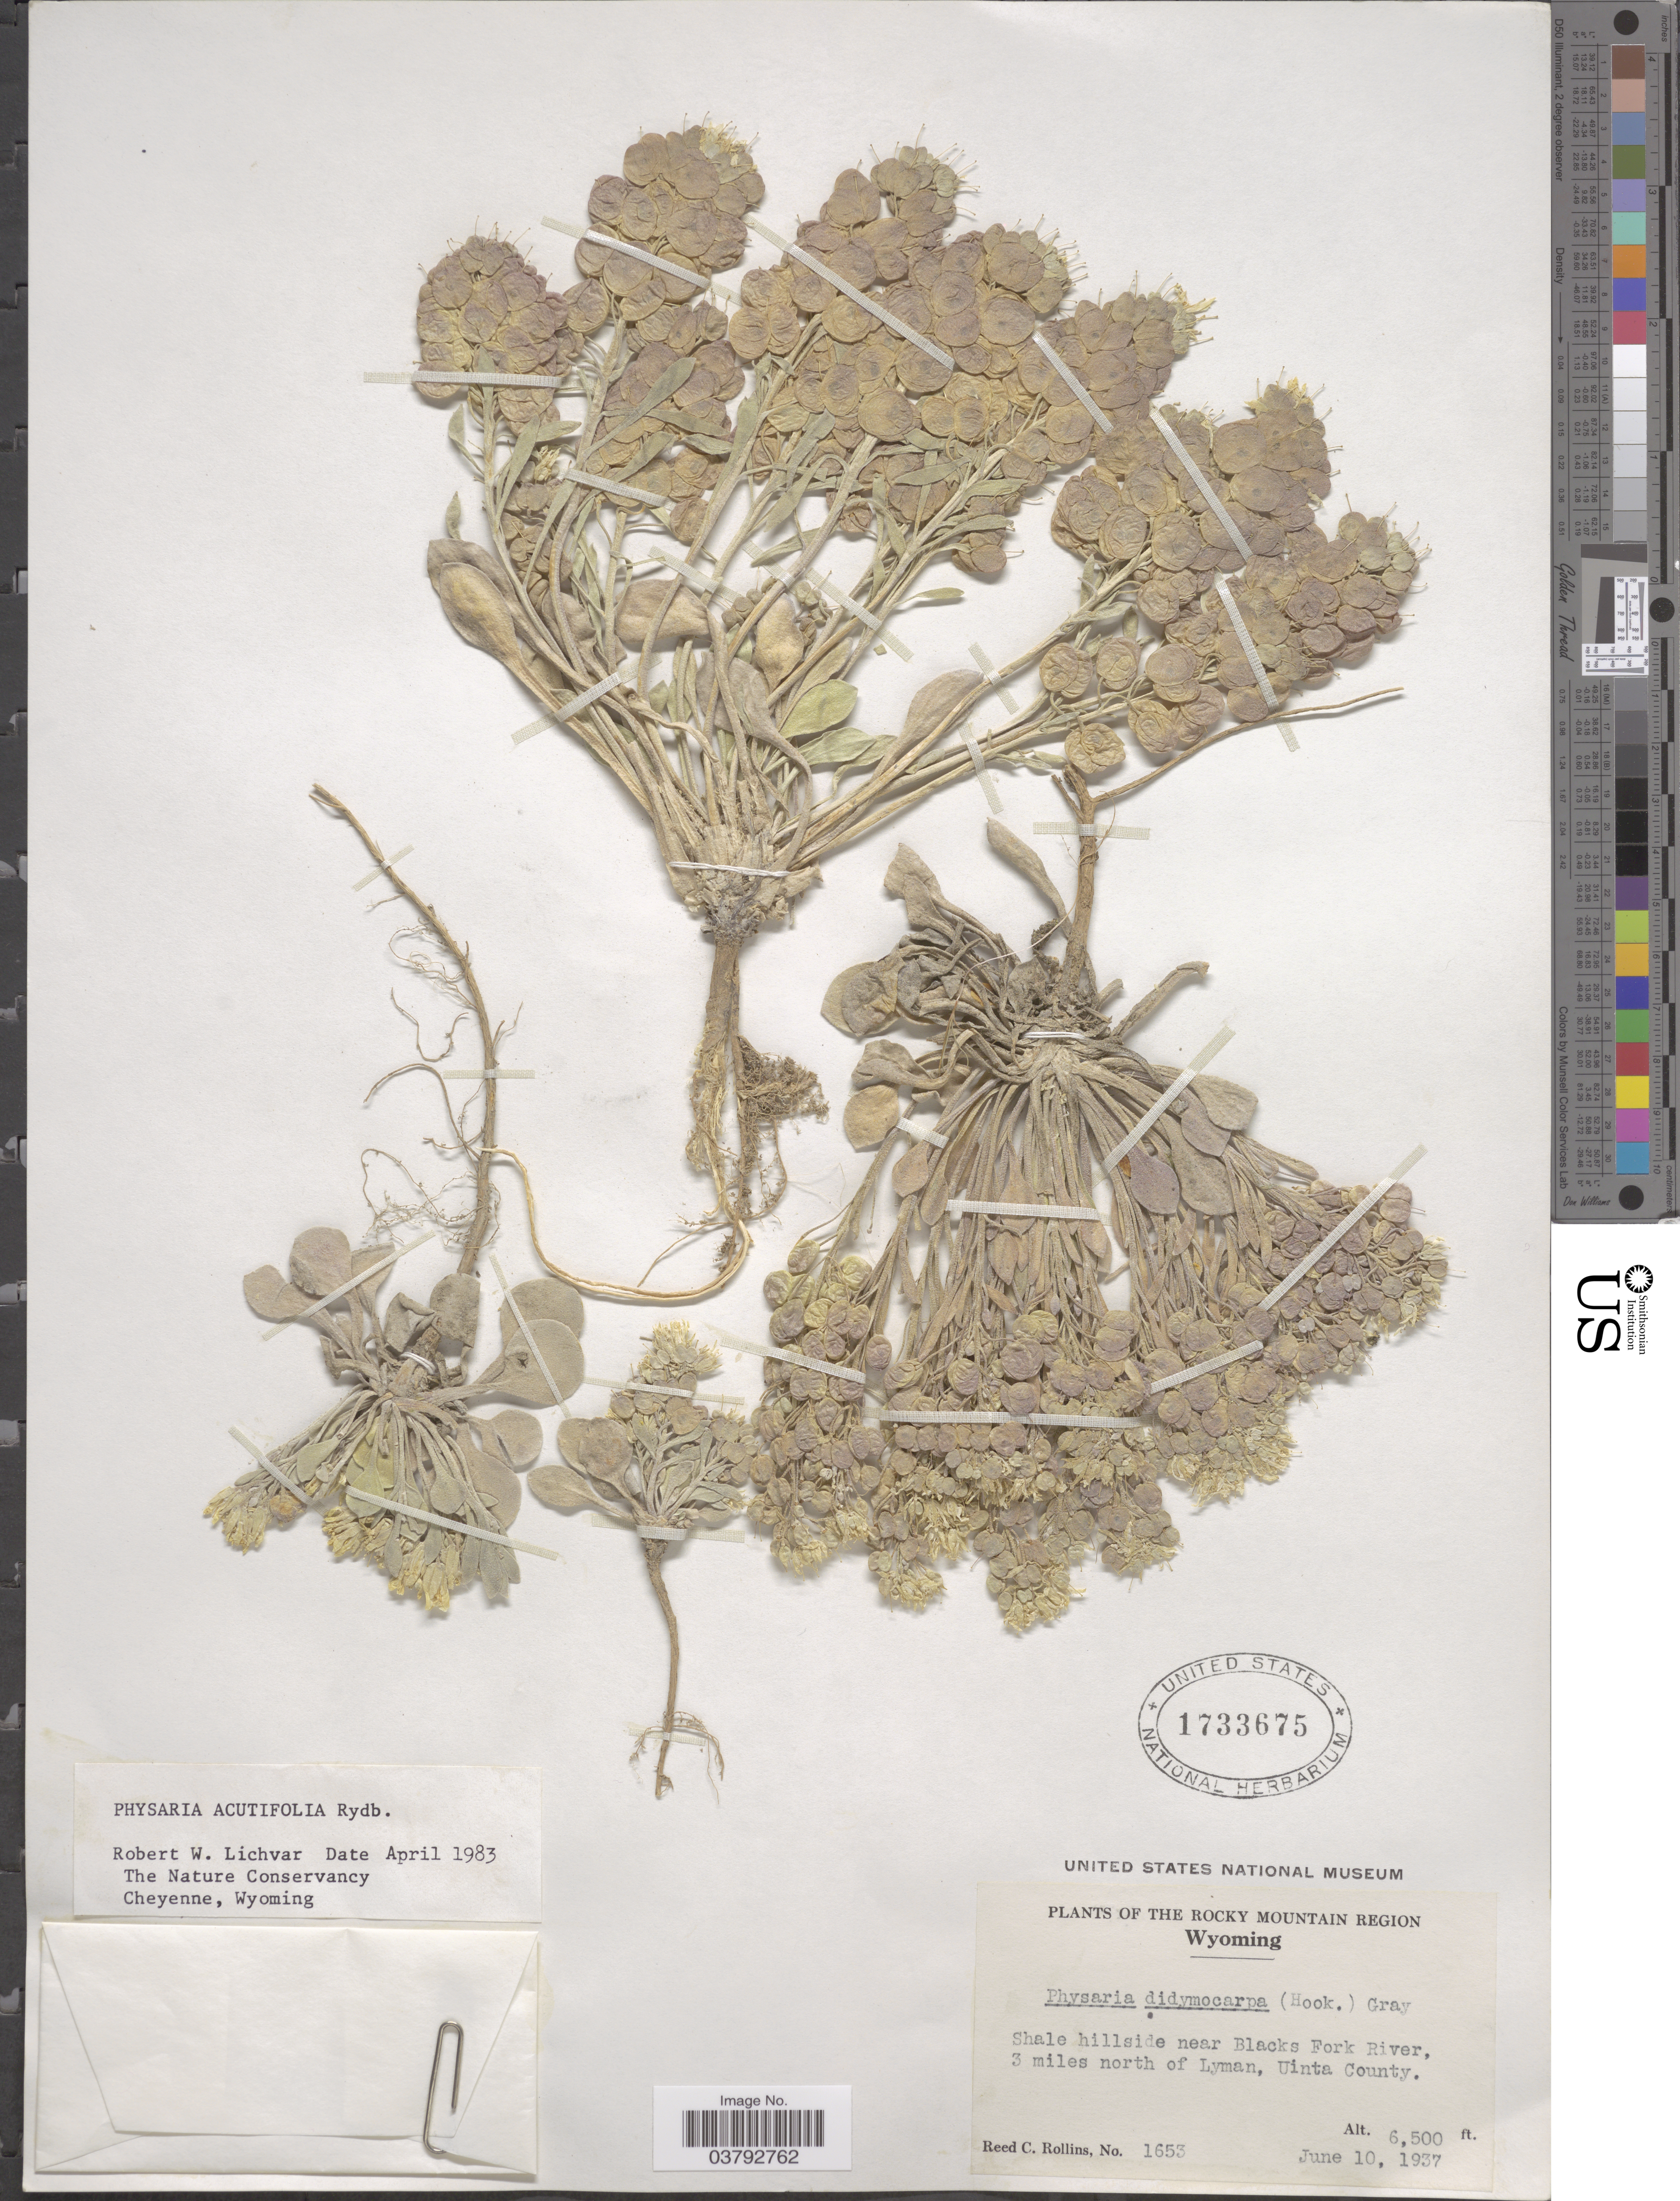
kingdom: Plantae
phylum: Tracheophyta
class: Magnoliopsida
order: Brassicales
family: Brassicaceae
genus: Physaria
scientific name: Physaria acutifolia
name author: Rydb.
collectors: R. C. Rollins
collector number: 1653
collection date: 1937-06-10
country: United States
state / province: Wyoming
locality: The Rocky Mountain Region. Shale hillside near Blacks Fork River, 3 miles north of Lyman, Uinta County.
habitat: shale hillside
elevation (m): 1981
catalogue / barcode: US 1733675